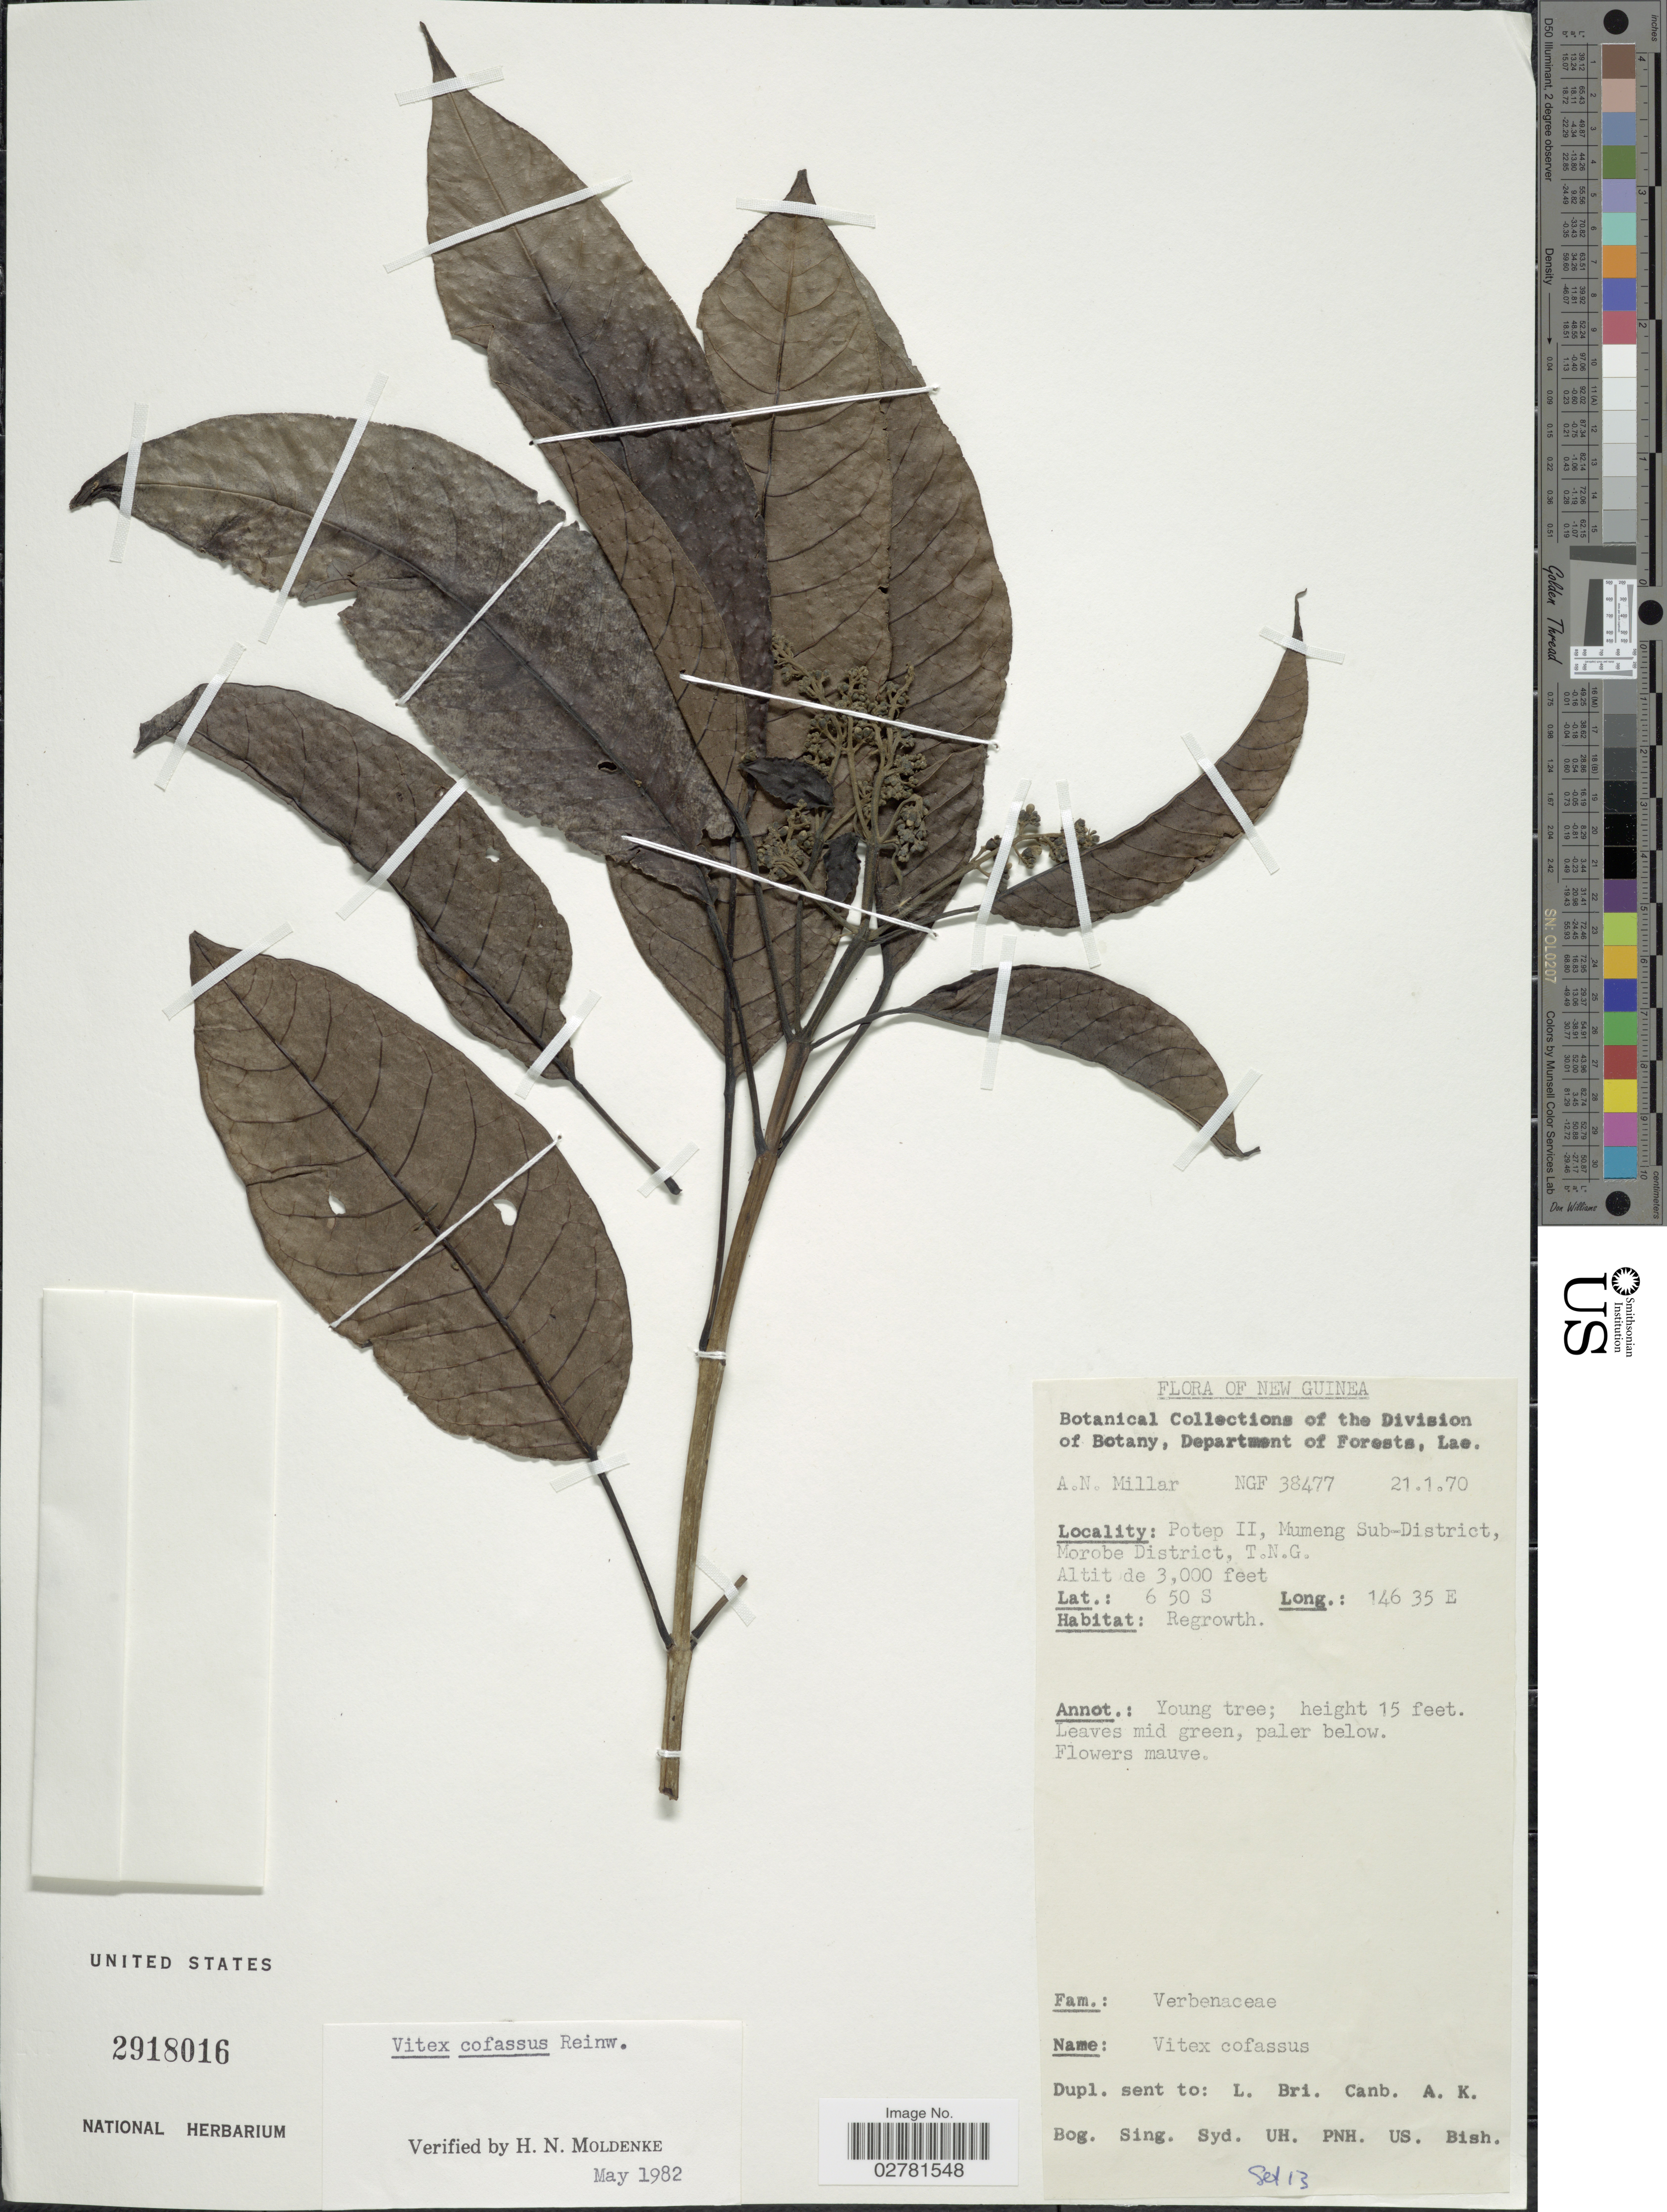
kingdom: Plantae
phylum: Tracheophyta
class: Magnoliopsida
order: Lamiales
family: Lamiaceae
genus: Vitex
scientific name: Vitex cofassus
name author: Reinw. ex Blume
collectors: A. Millar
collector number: NGF38477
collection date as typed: Transcribed d/m/y: 21/1/70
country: Papua New Guinea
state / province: Morobe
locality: New Guinea. Potep II, Mumeng Sub-District, Morobe District, T.N.G.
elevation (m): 914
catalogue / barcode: US 2918016